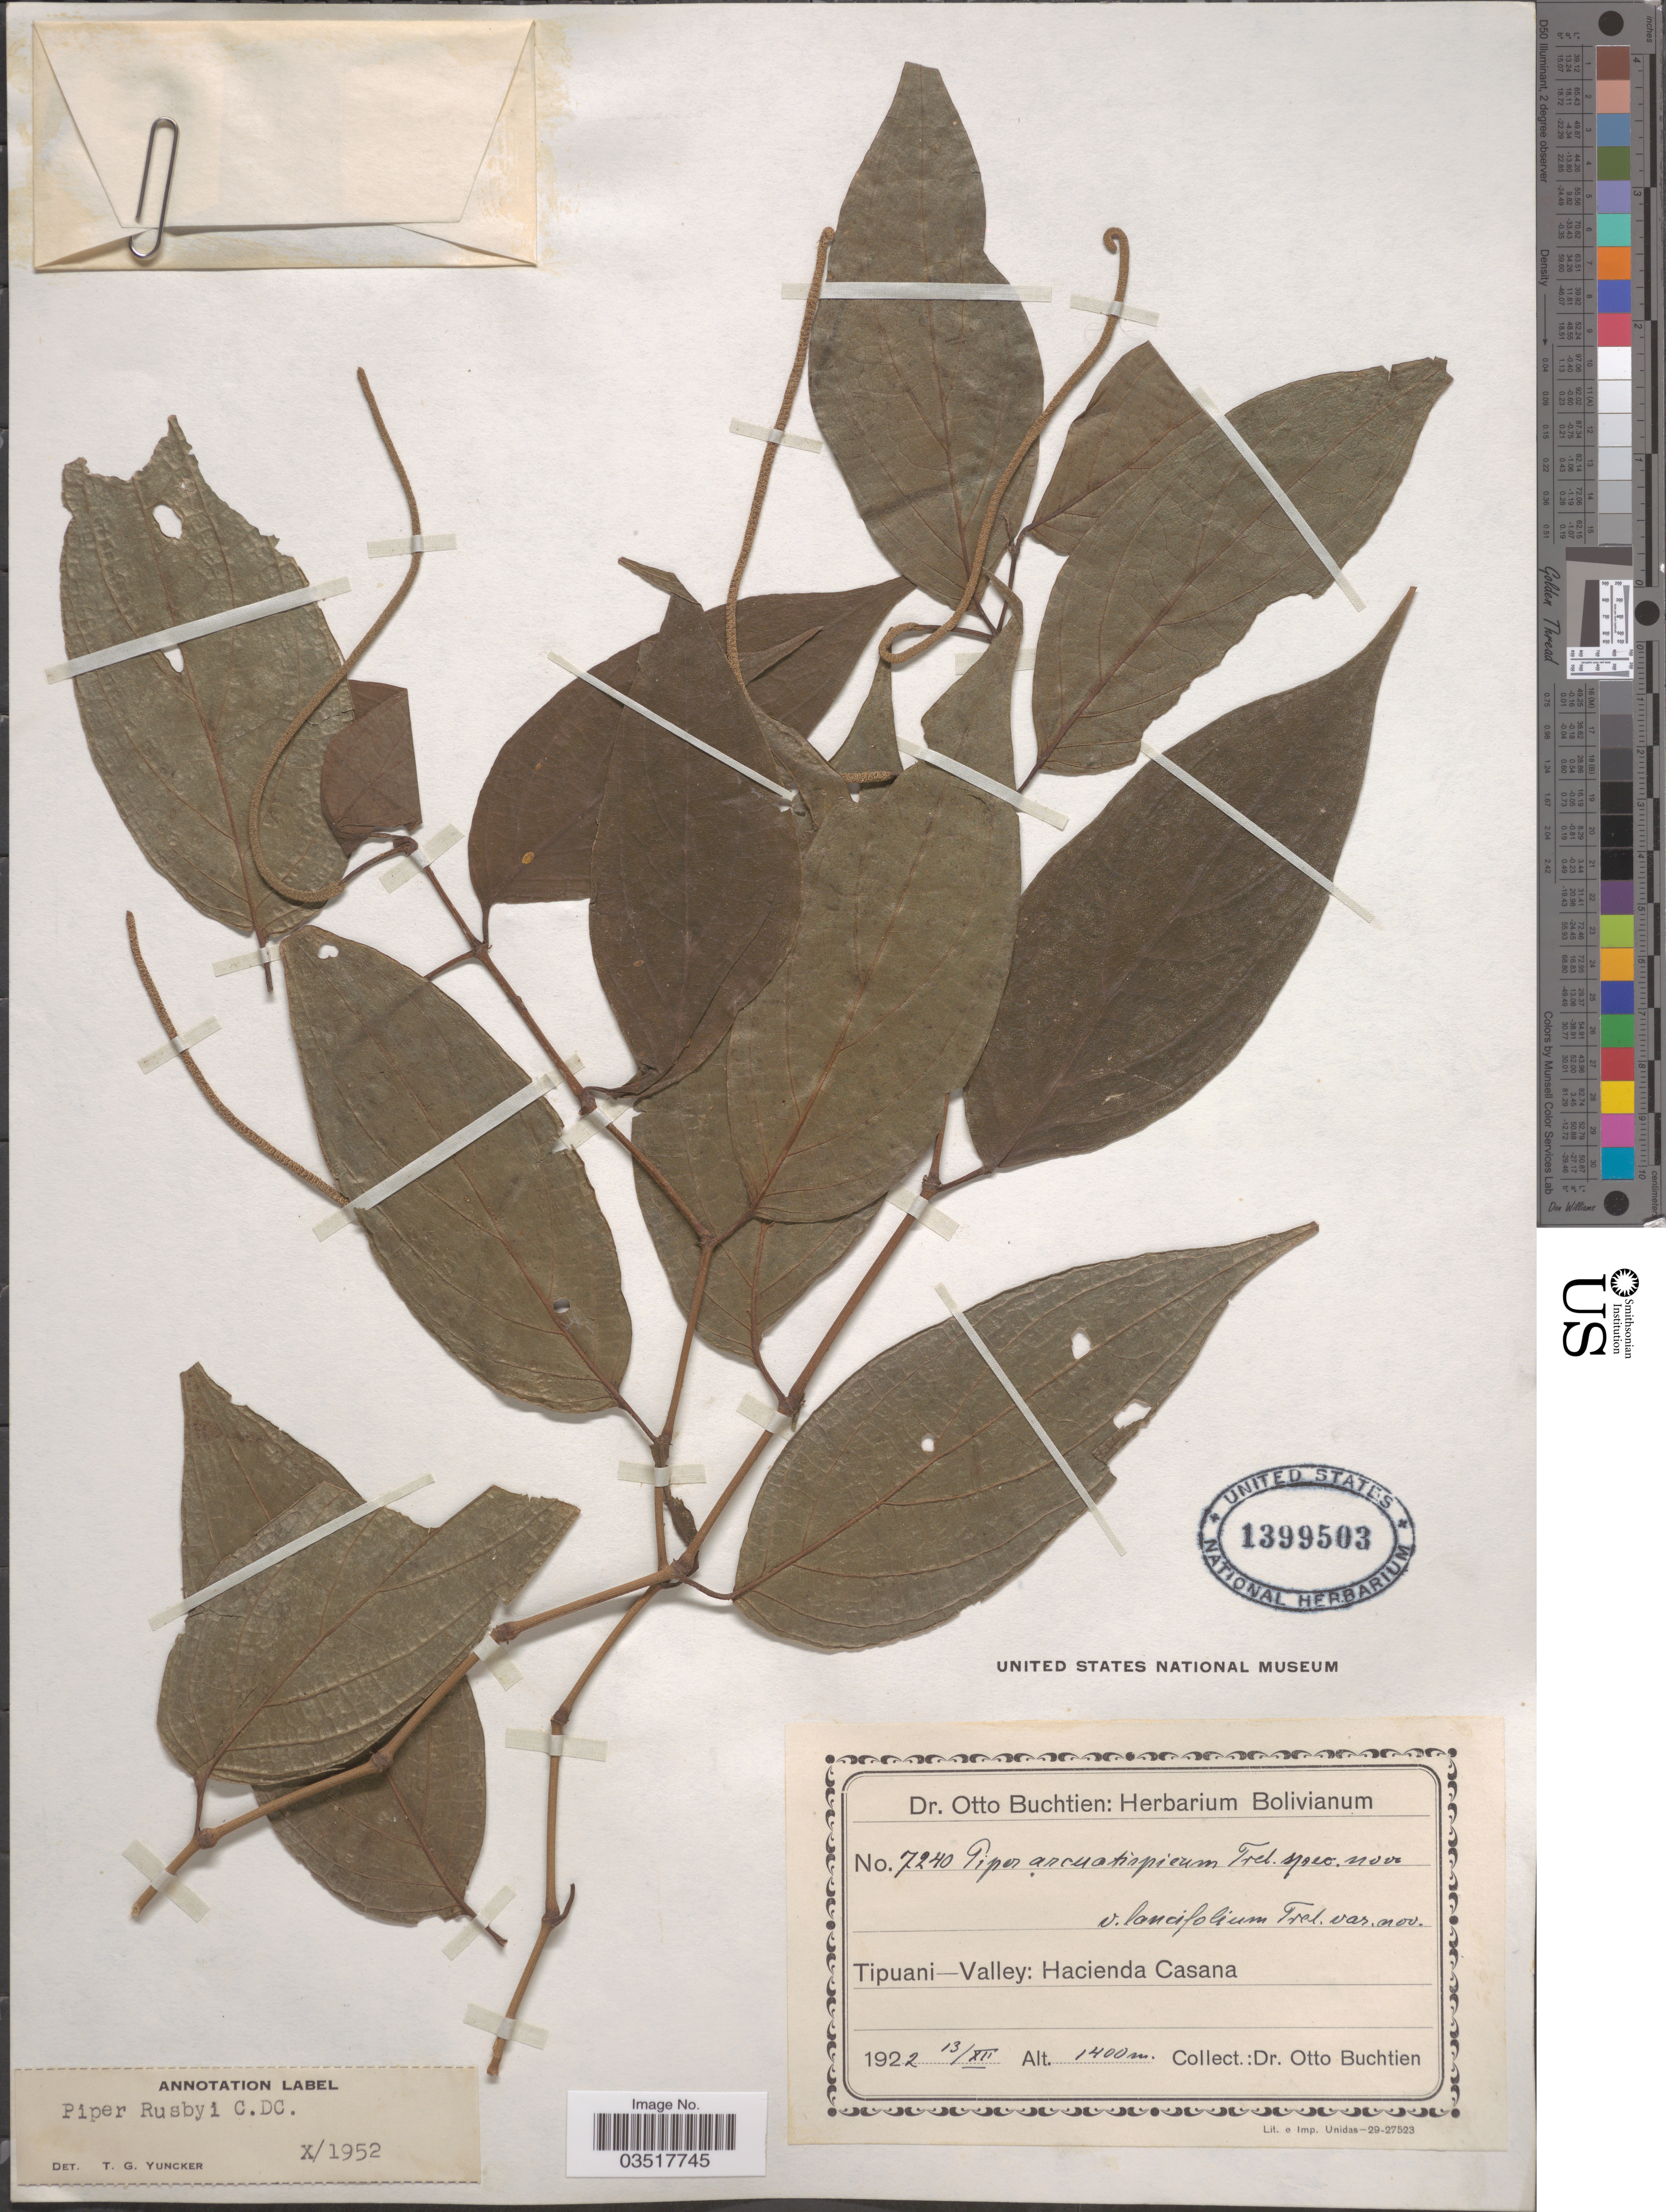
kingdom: Plantae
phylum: Tracheophyta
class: Magnoliopsida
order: Piperales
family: Piperaceae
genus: Piper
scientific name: Piper rusbyi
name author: C. DC.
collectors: O. Buchtien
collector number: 7240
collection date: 1922-12-13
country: Bolivia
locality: Tipuani-Valley: Hacienda Casana.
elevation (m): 1400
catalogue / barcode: US 1399503